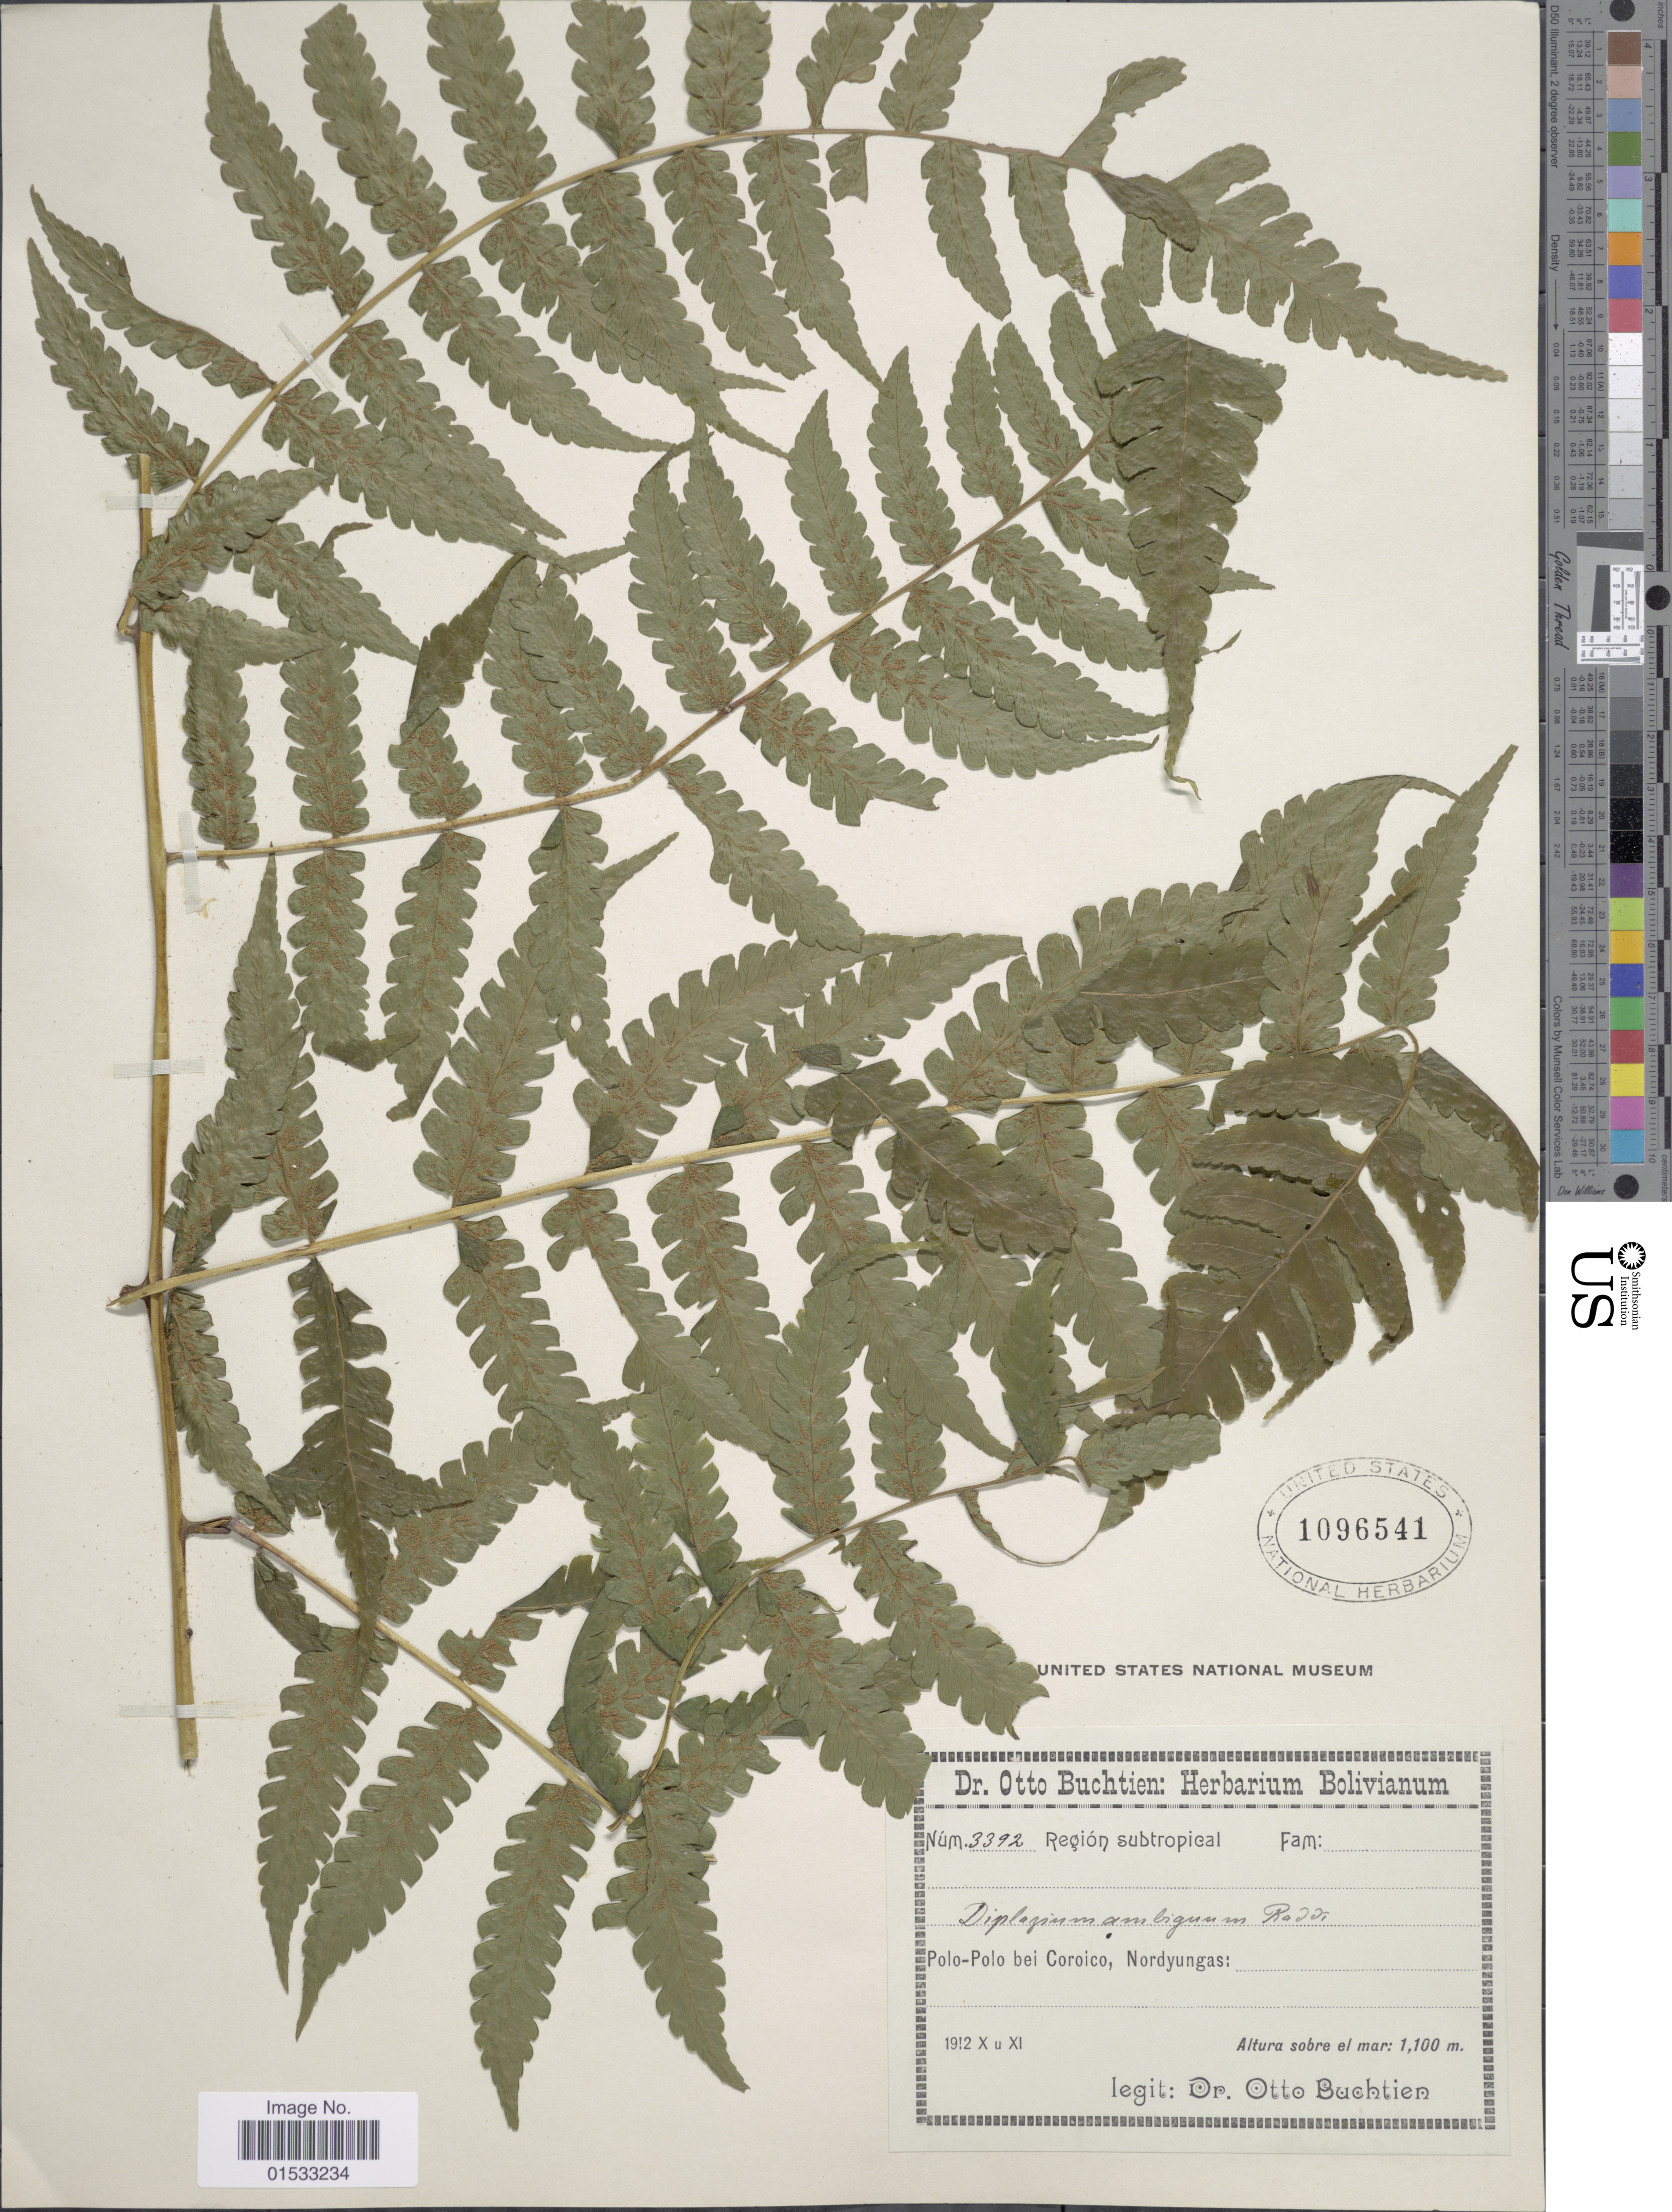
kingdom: Plantae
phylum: Tracheophyta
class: Polypodiopsida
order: Polypodiales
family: Athyriaceae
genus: Diplazium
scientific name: Diplazium sp.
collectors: O. Buchtien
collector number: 3392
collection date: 1912-10/1912-11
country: Bolivia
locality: Región subtropical, Polo- polo bei Corico, Nordyungas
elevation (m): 1100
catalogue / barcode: US 1096541